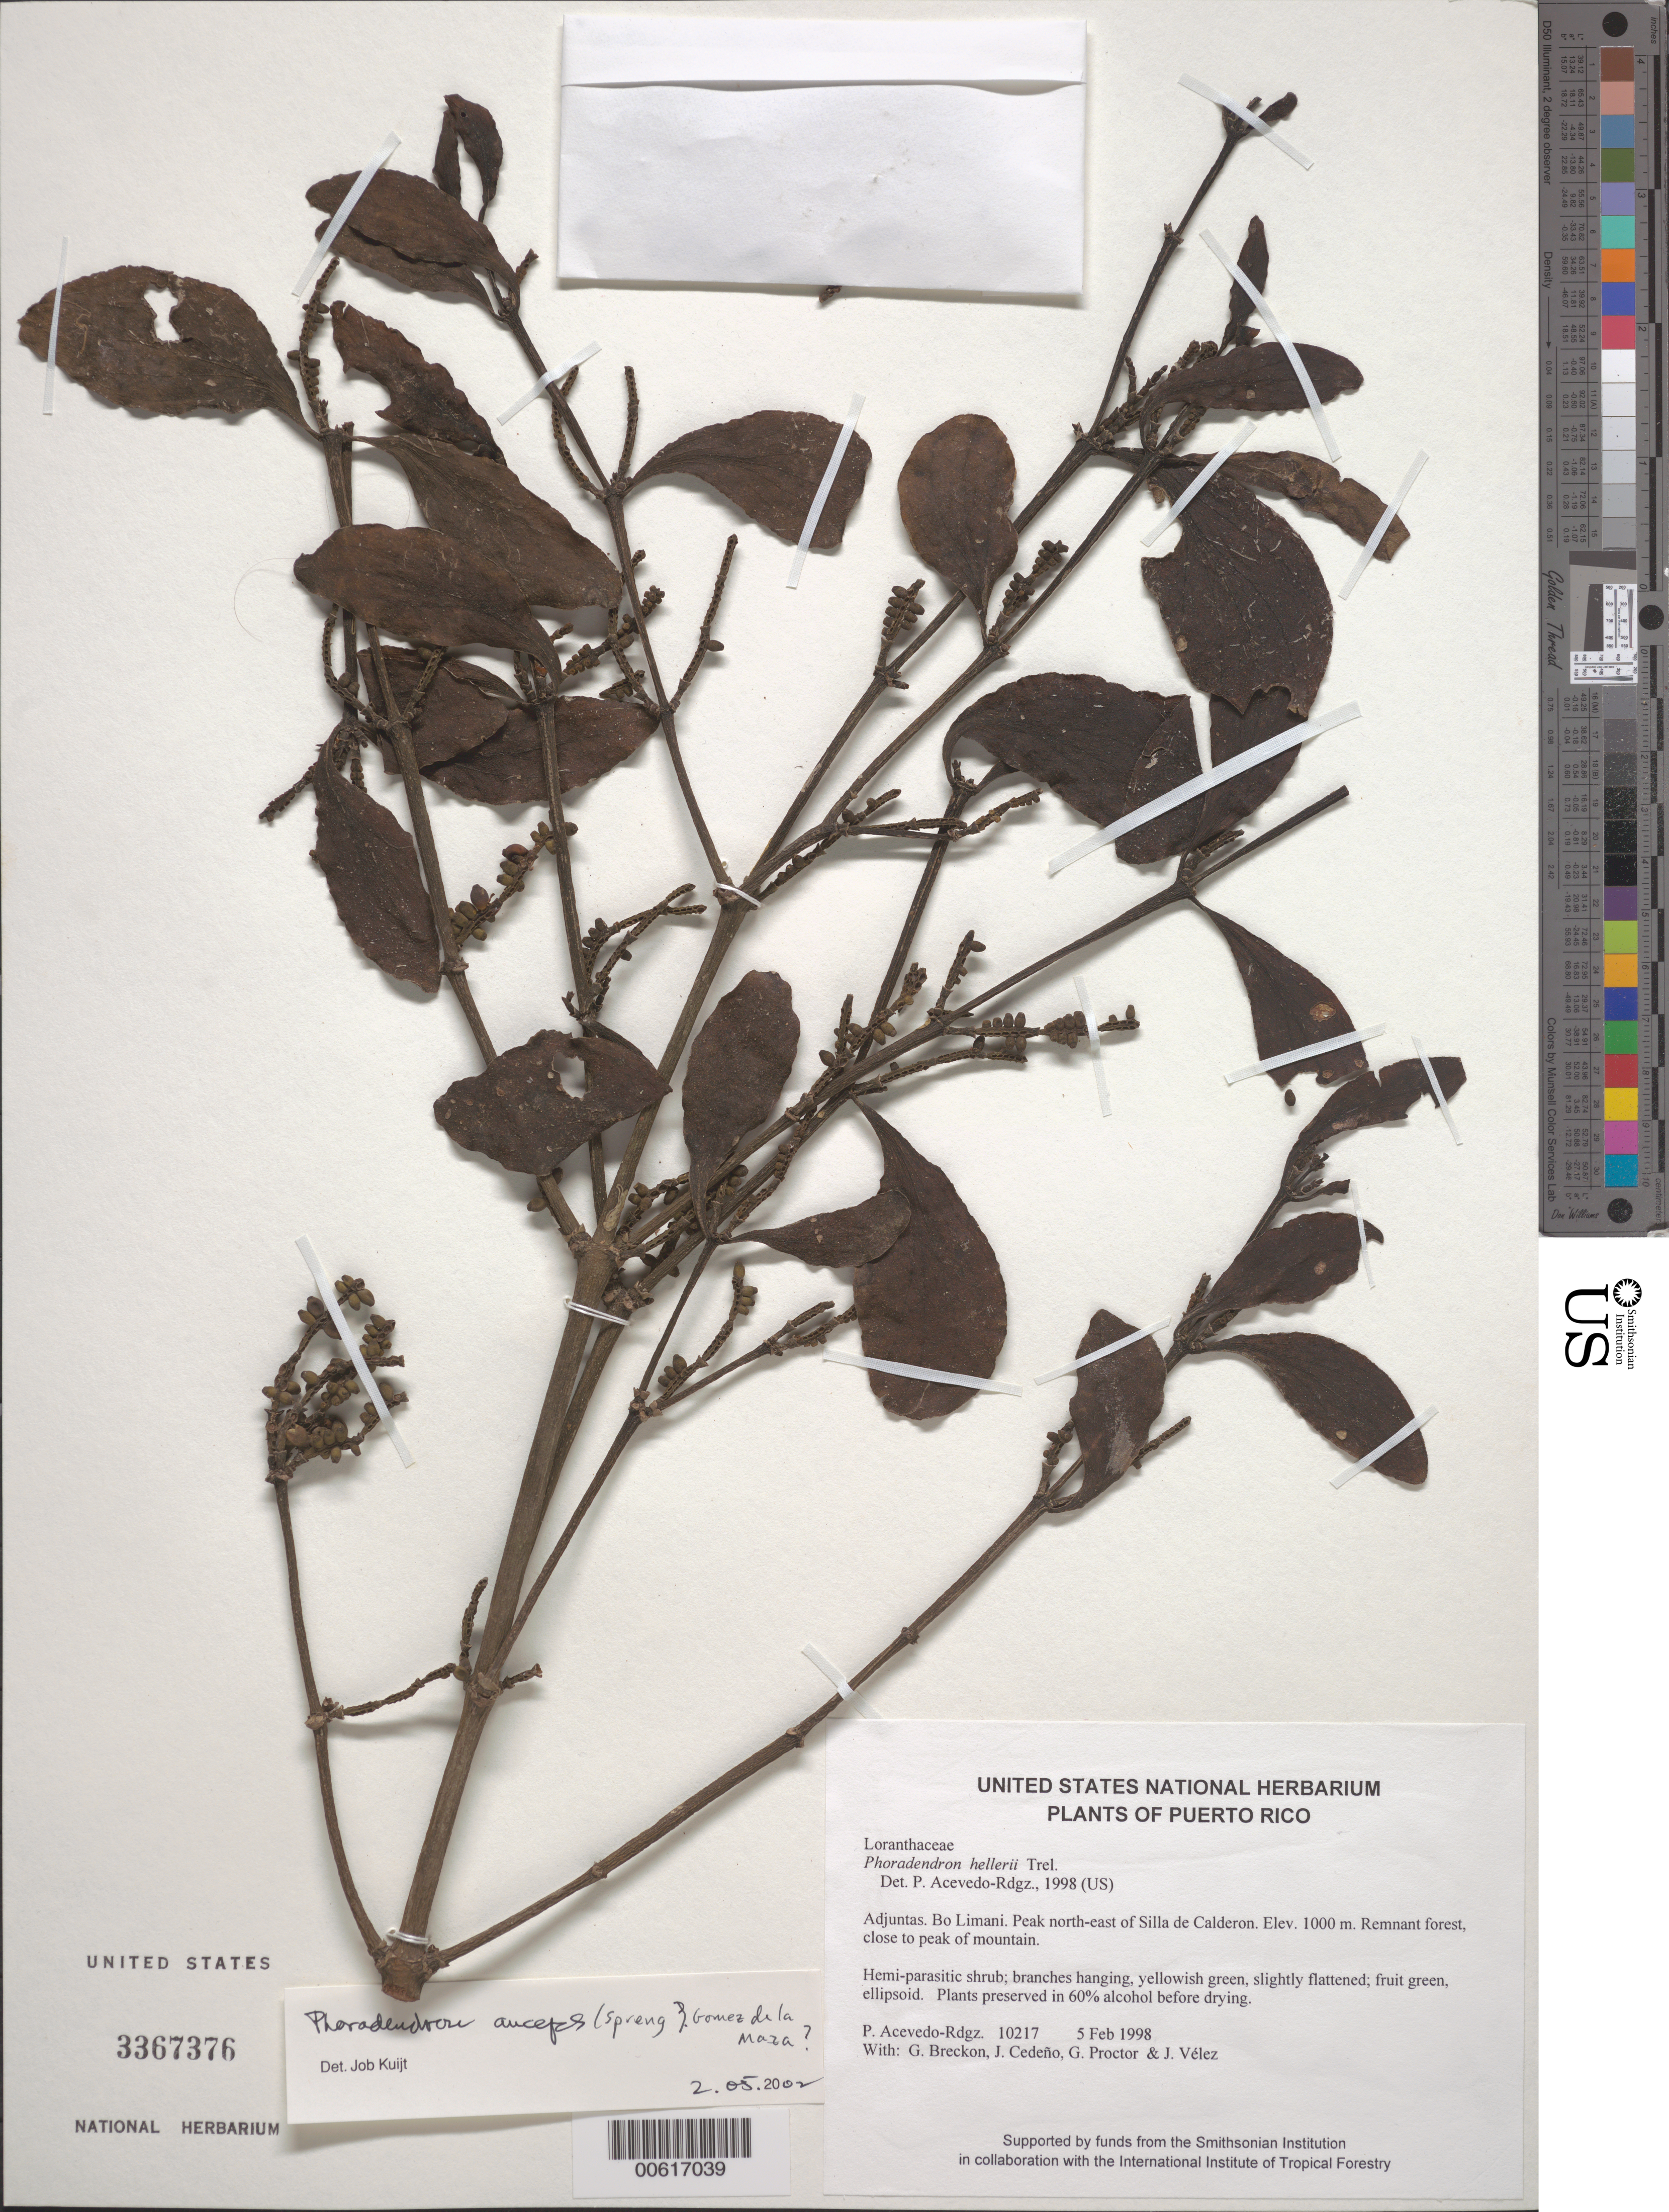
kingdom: Plantae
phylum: Tracheophyta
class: Magnoliopsida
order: Santalales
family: Viscaceae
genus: Phoradendron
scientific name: Phoradendron anceps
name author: (Spreng.) M. Gómez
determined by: Acevedo-Rodríguez, P., (BOT), Smithsonian Institution - National Museum of Natural History (UNITED STATES)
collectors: P. Acevedo-Rodr., G. J. Breckon, J. A. Cedeño M., G. R. Proctor & J. Vélez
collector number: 10217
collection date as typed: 05 Feb 1998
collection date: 1998-02-05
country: Puerto Rico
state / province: Adjuntas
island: Puerto Rico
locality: Adjuntas; Bo. Limani; Peak north-east of Silla de Calderon.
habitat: Remnant forest, close to peak of mountain.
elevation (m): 1000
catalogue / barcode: US 3367376